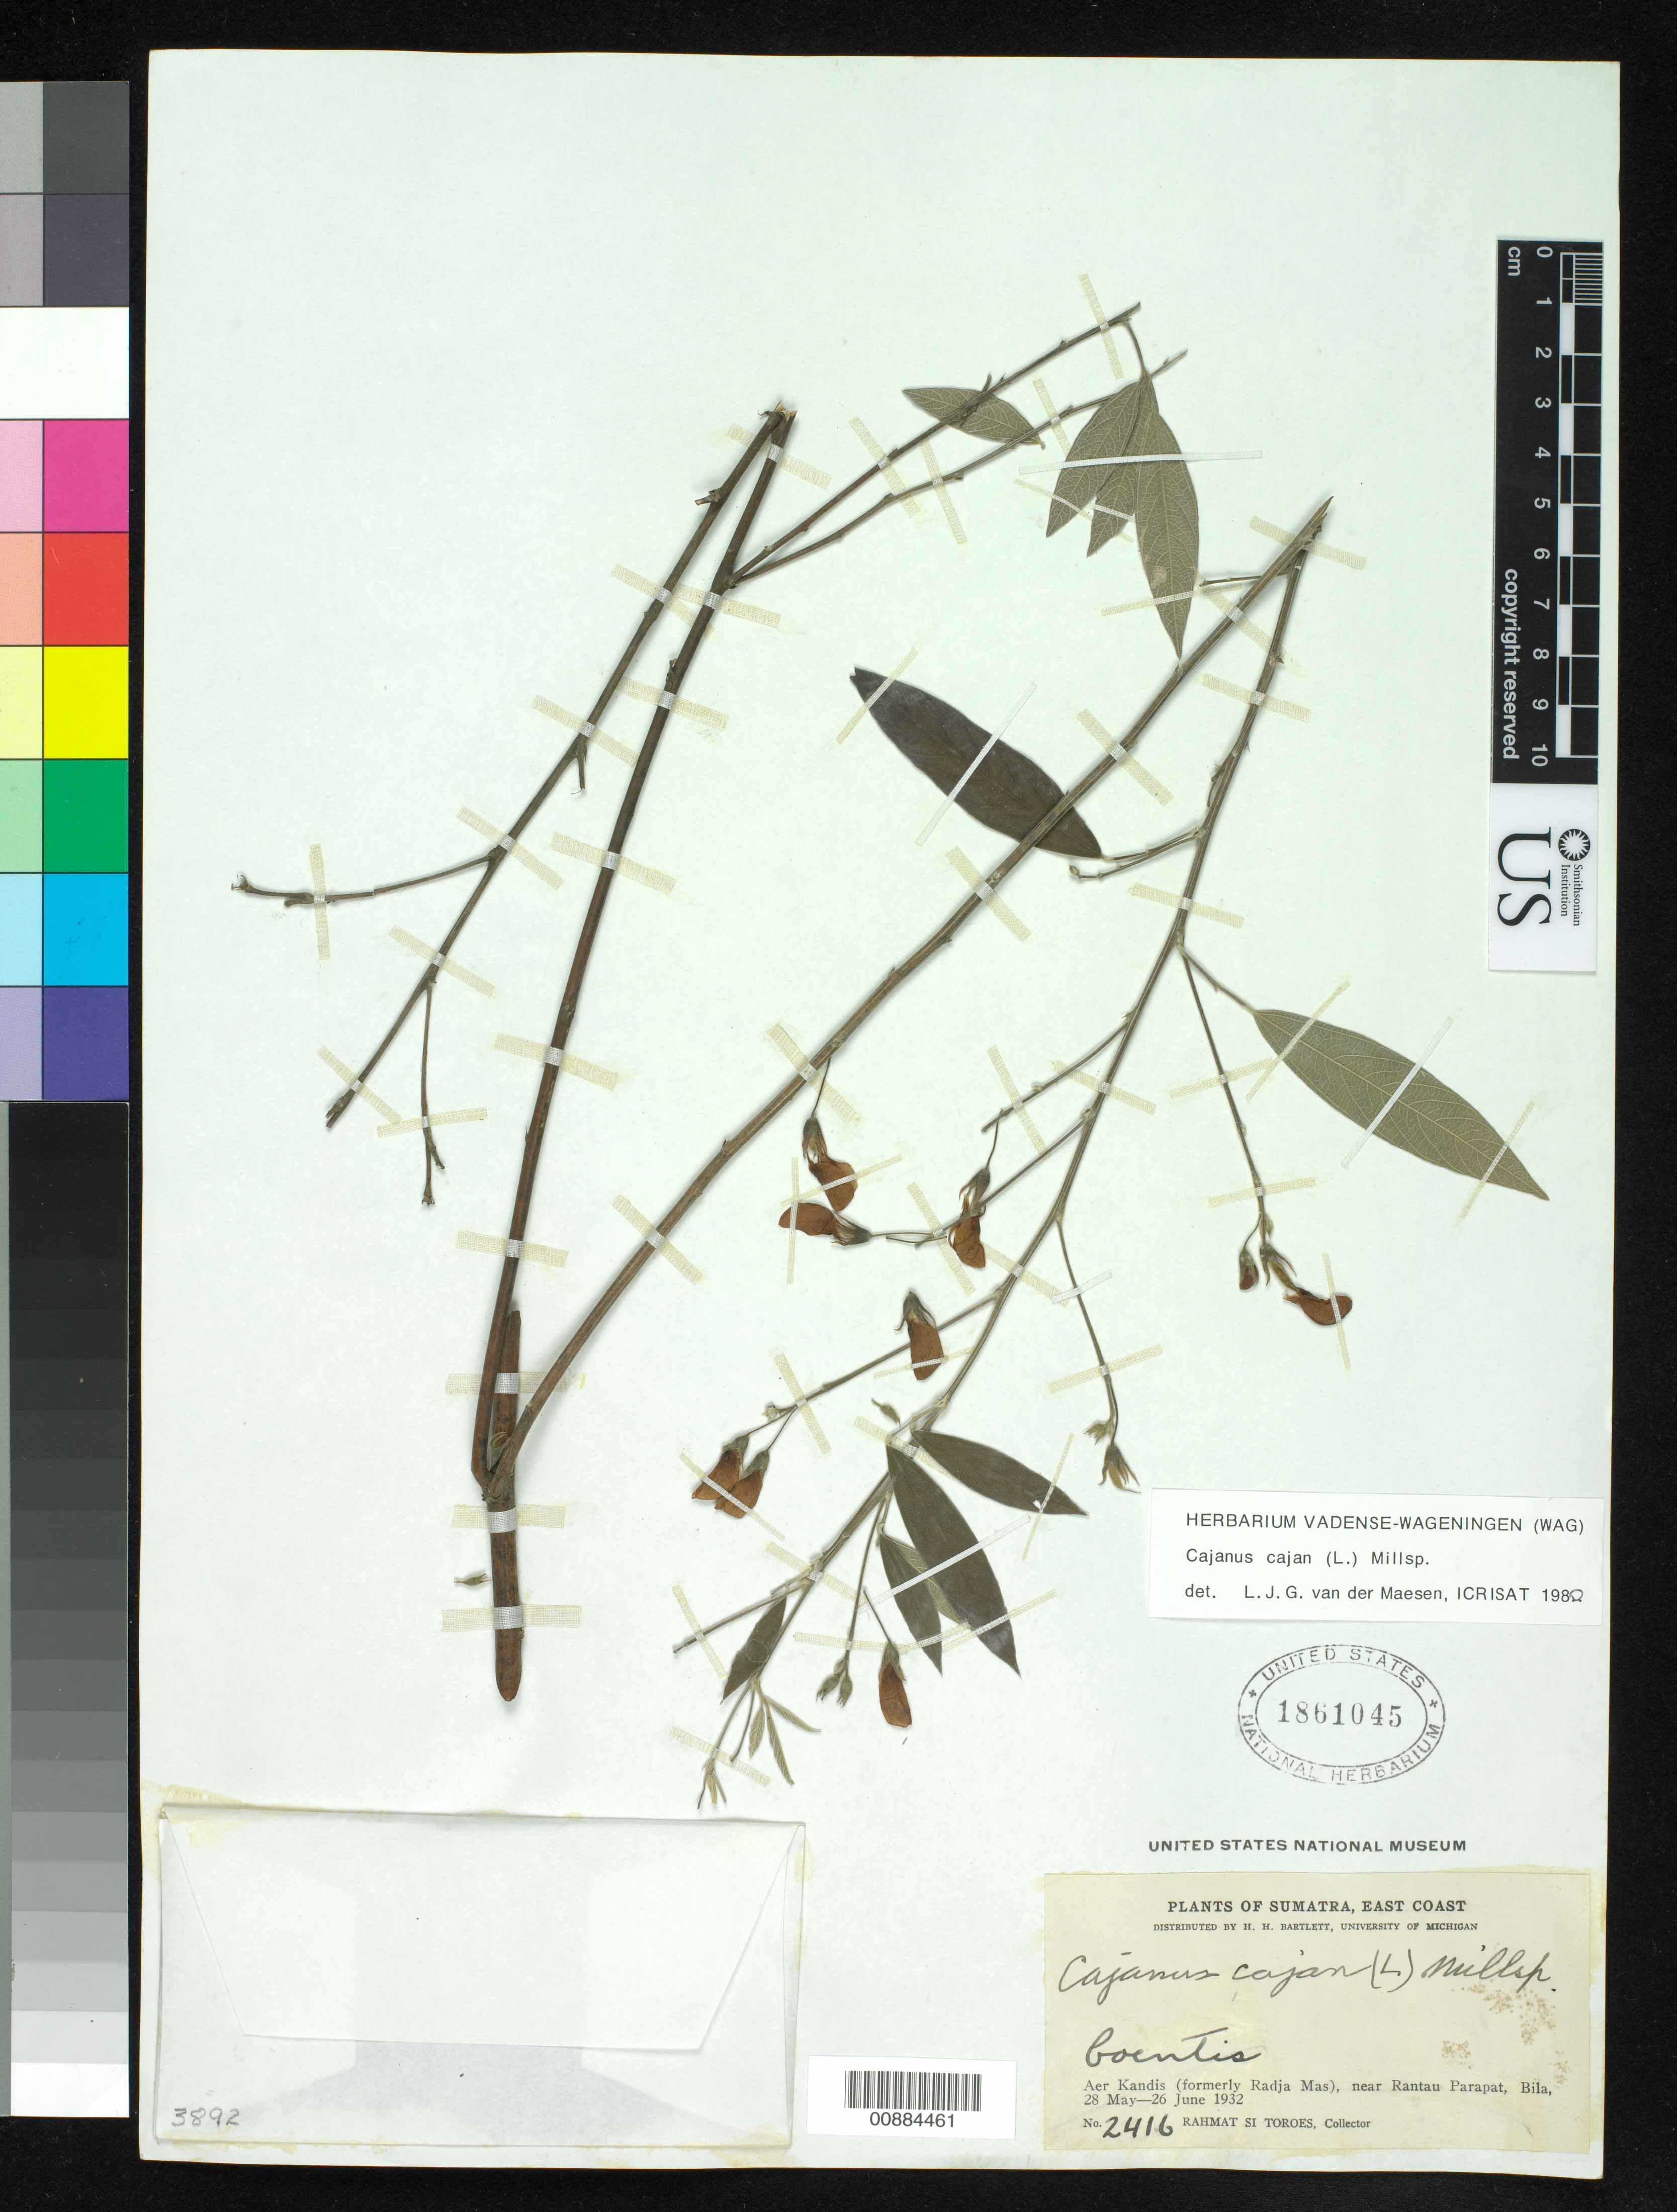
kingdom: Plantae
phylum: Tracheophyta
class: Magnoliopsida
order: Fabales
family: Fabaceae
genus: Cajanus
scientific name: Cajanus cajan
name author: (L.) Huth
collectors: Rahmat Si Boeea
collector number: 2416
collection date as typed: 28 May 1932 to 26 Jun 1932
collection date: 1932-05-28/1932-06-26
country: Indonesia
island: Sumatra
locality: Aer Kandis, near Rantau Parapat, Bila.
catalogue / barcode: US 1861045